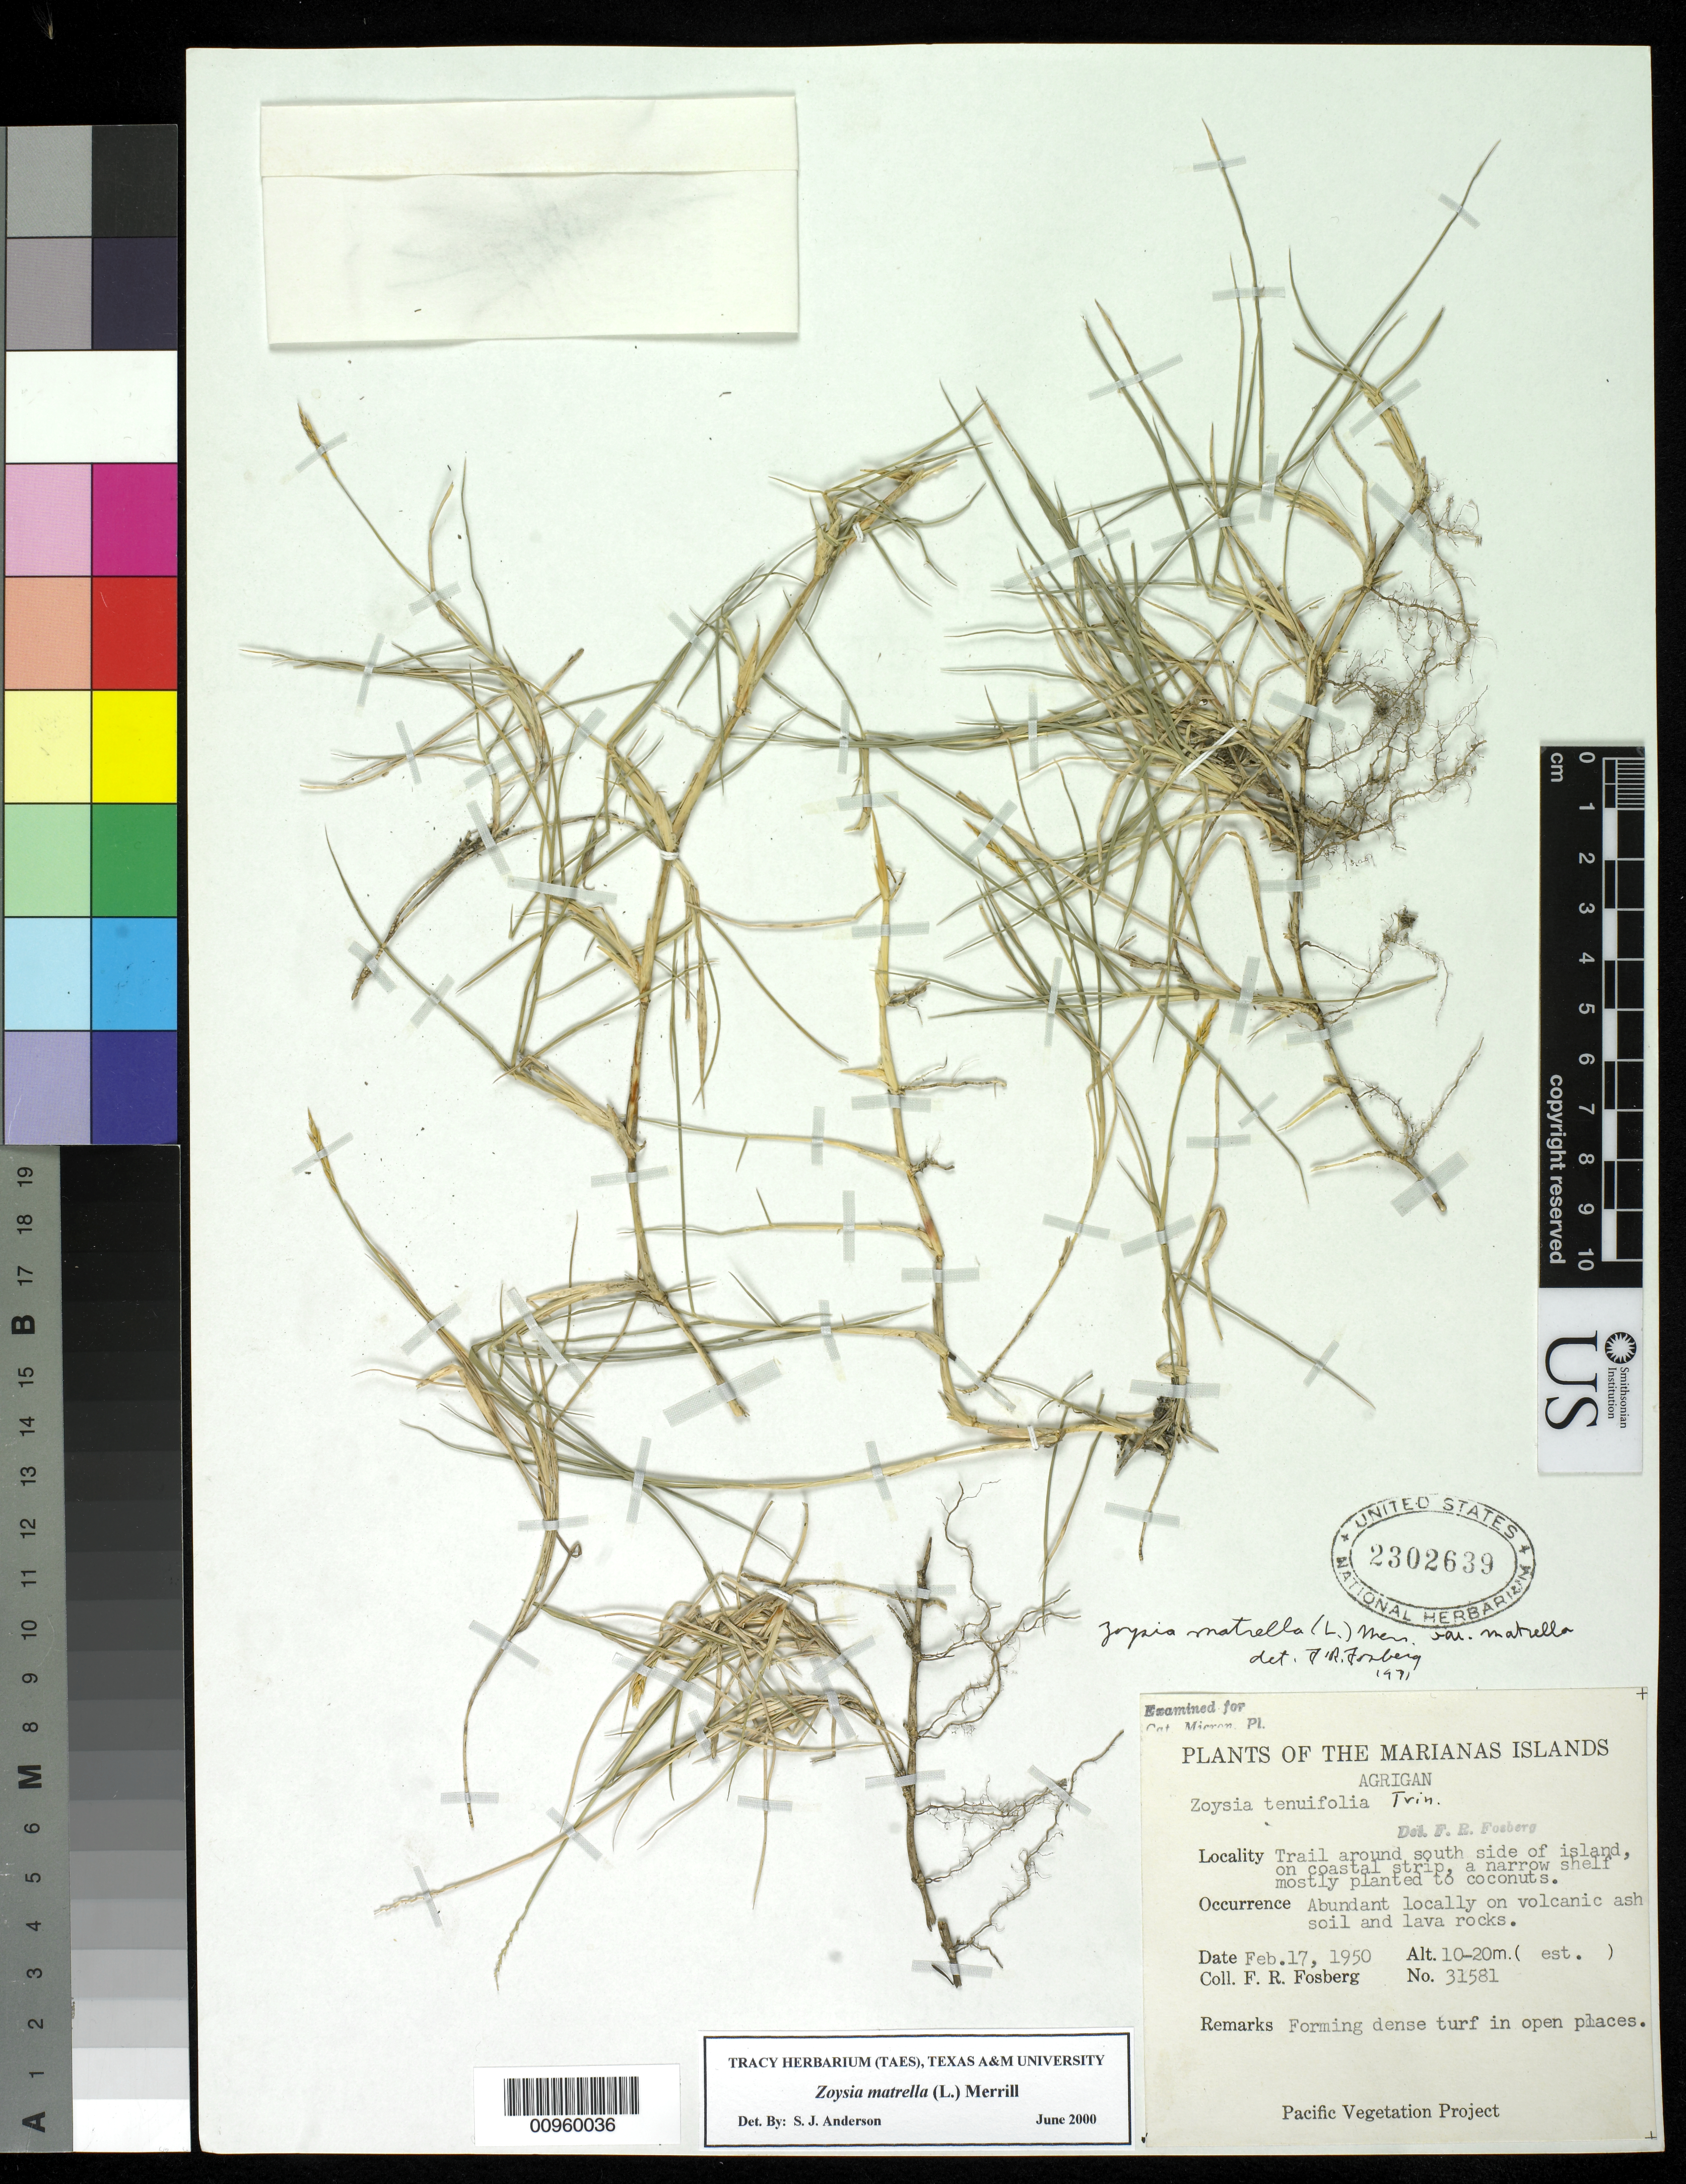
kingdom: Plantae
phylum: Tracheophyta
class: Liliopsida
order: Poales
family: Poaceae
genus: Zoysia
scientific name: Zoysia matrella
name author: (L.) Merr.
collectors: F. R. Fosberg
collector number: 31581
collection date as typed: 17 Feb 1950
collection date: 1950-02-17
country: Northern Mariana Islands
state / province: Northern Islands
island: Agrihan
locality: Trail around S side of island, on coastal strip, a narrow shelf mostly planted to coconuts.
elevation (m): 10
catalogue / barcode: US 2302639